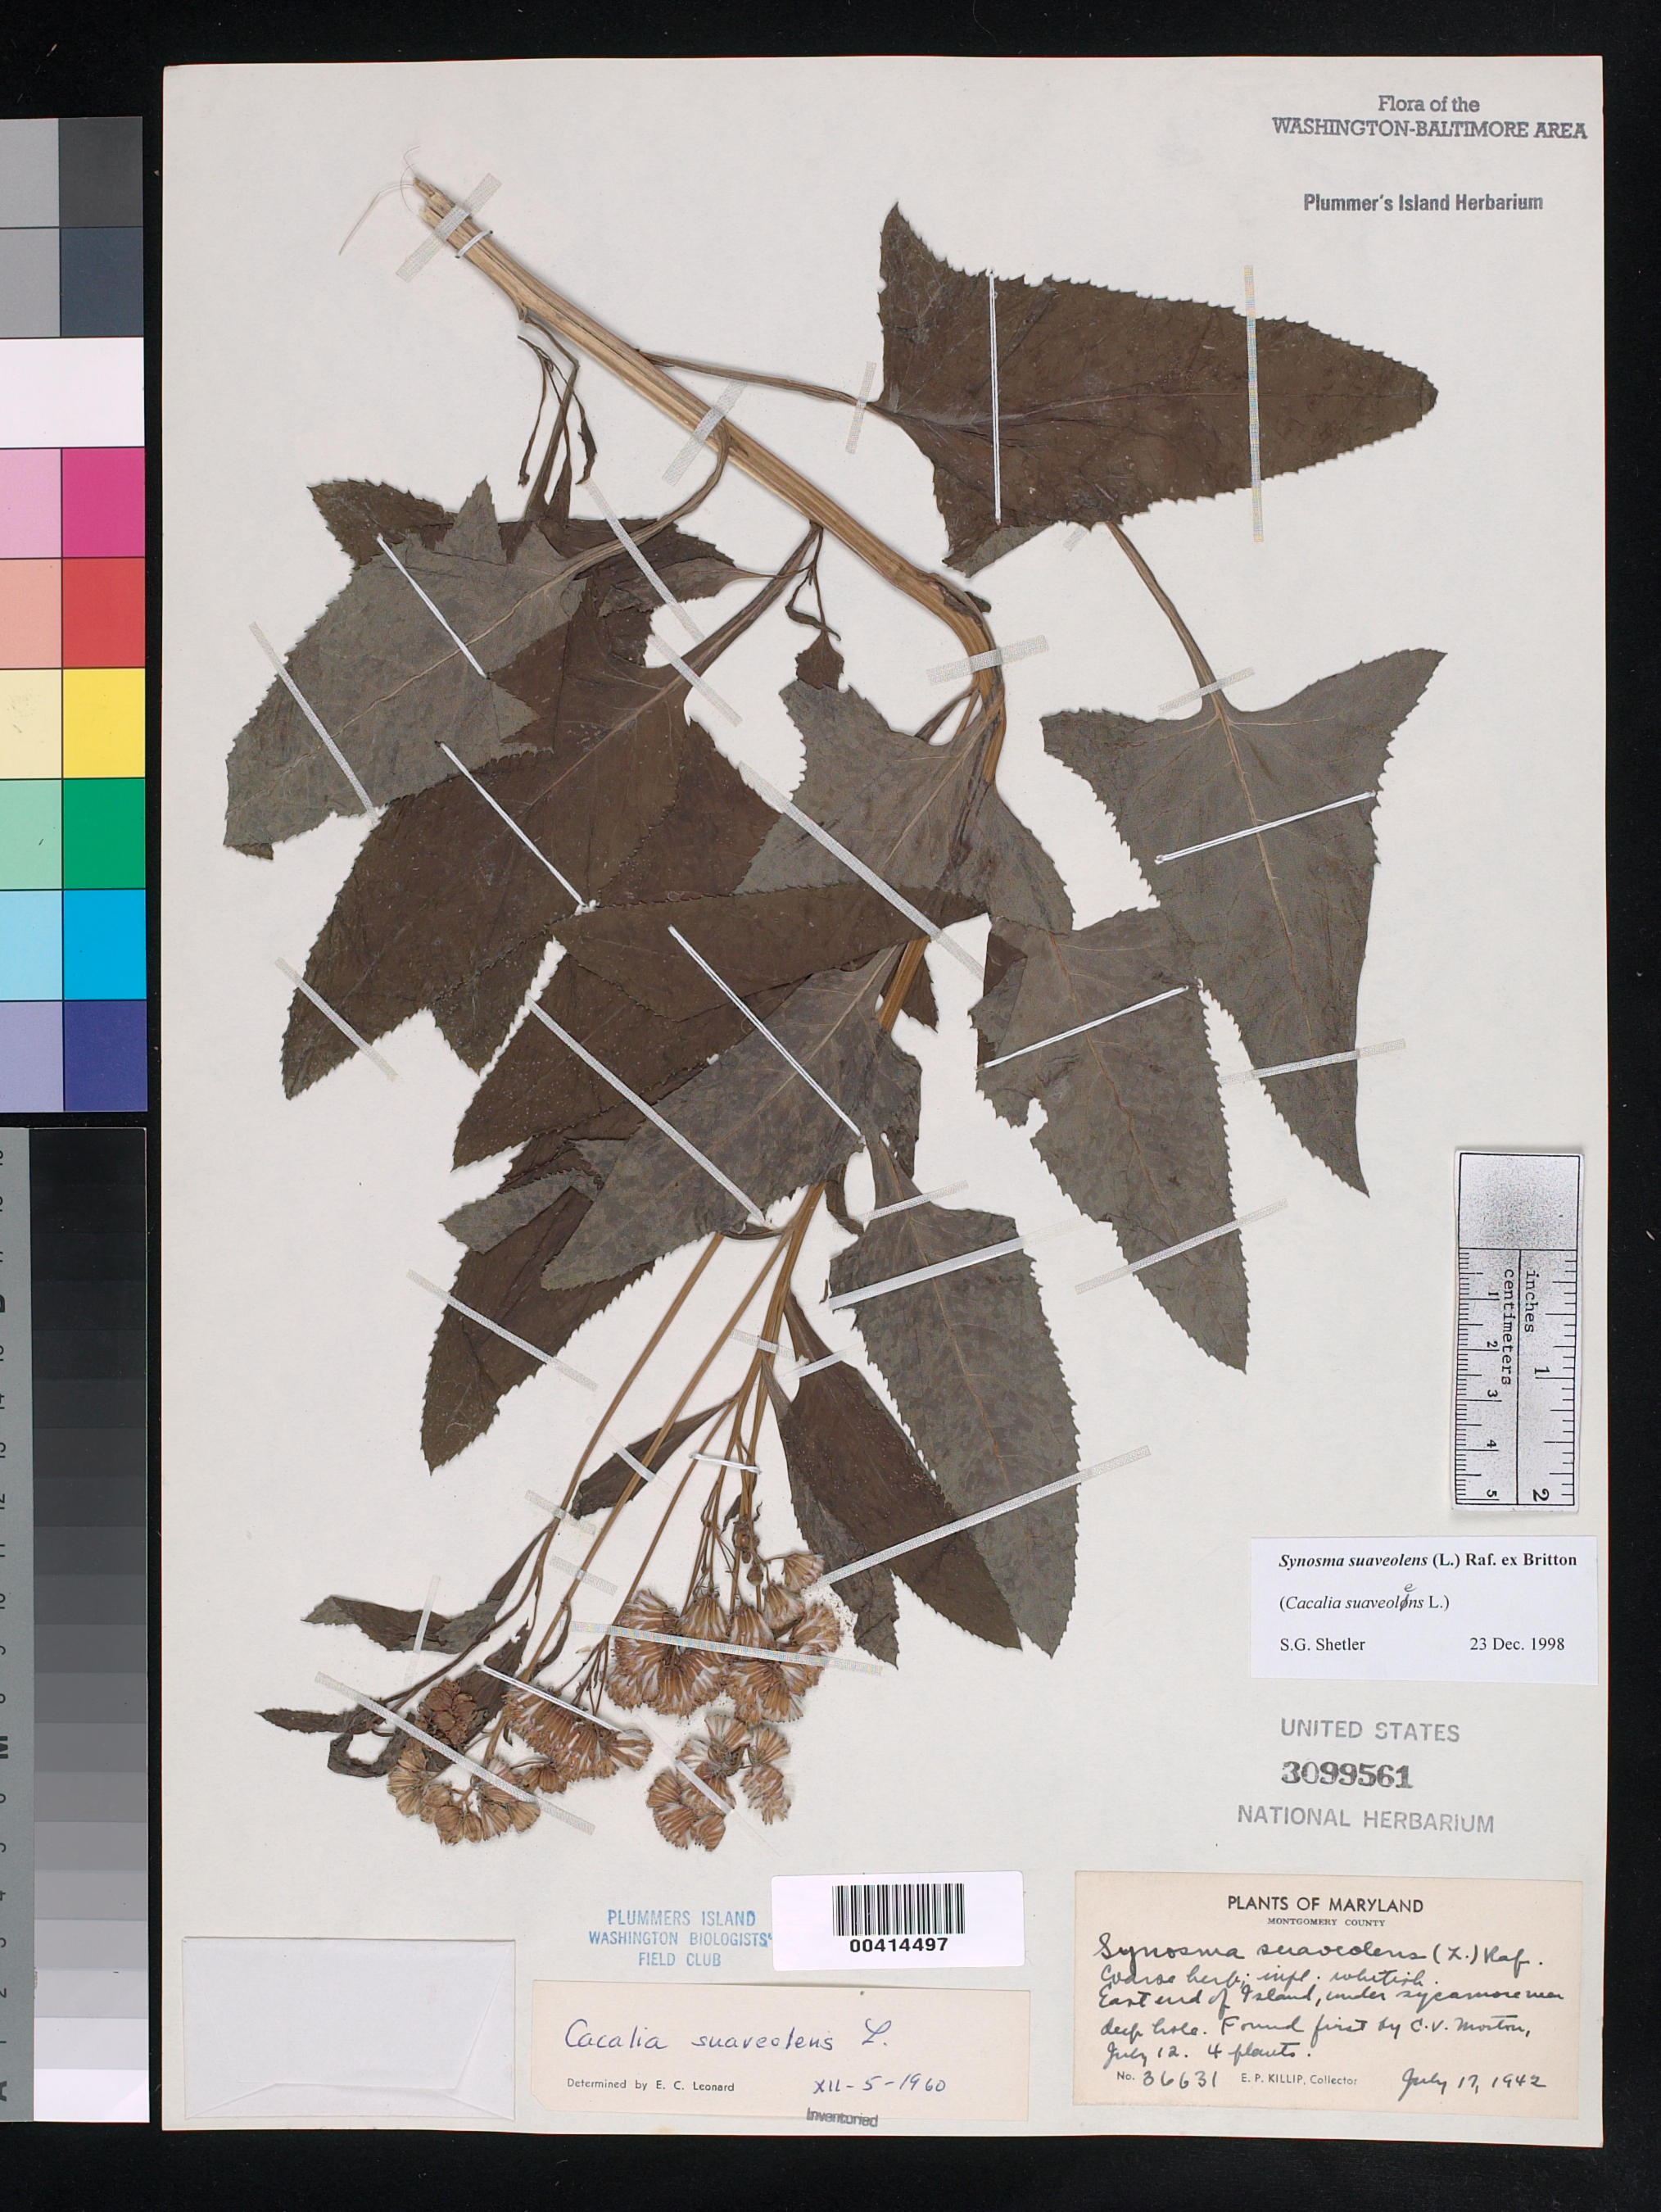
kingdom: Plantae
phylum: Tracheophyta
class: Magnoliopsida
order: Asterales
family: Asteraceae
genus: Hasteola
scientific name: Hasteola suaveolens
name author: (L.) Pojark.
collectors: E. P. Killip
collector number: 36631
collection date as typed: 17 Jul 1942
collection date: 1942-07-17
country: United States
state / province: Maryland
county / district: Montgomery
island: Plummers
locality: Plummer's Island; east end of Island C. & O. Canal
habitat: Under sycamore near deep hole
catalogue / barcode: US 3099561